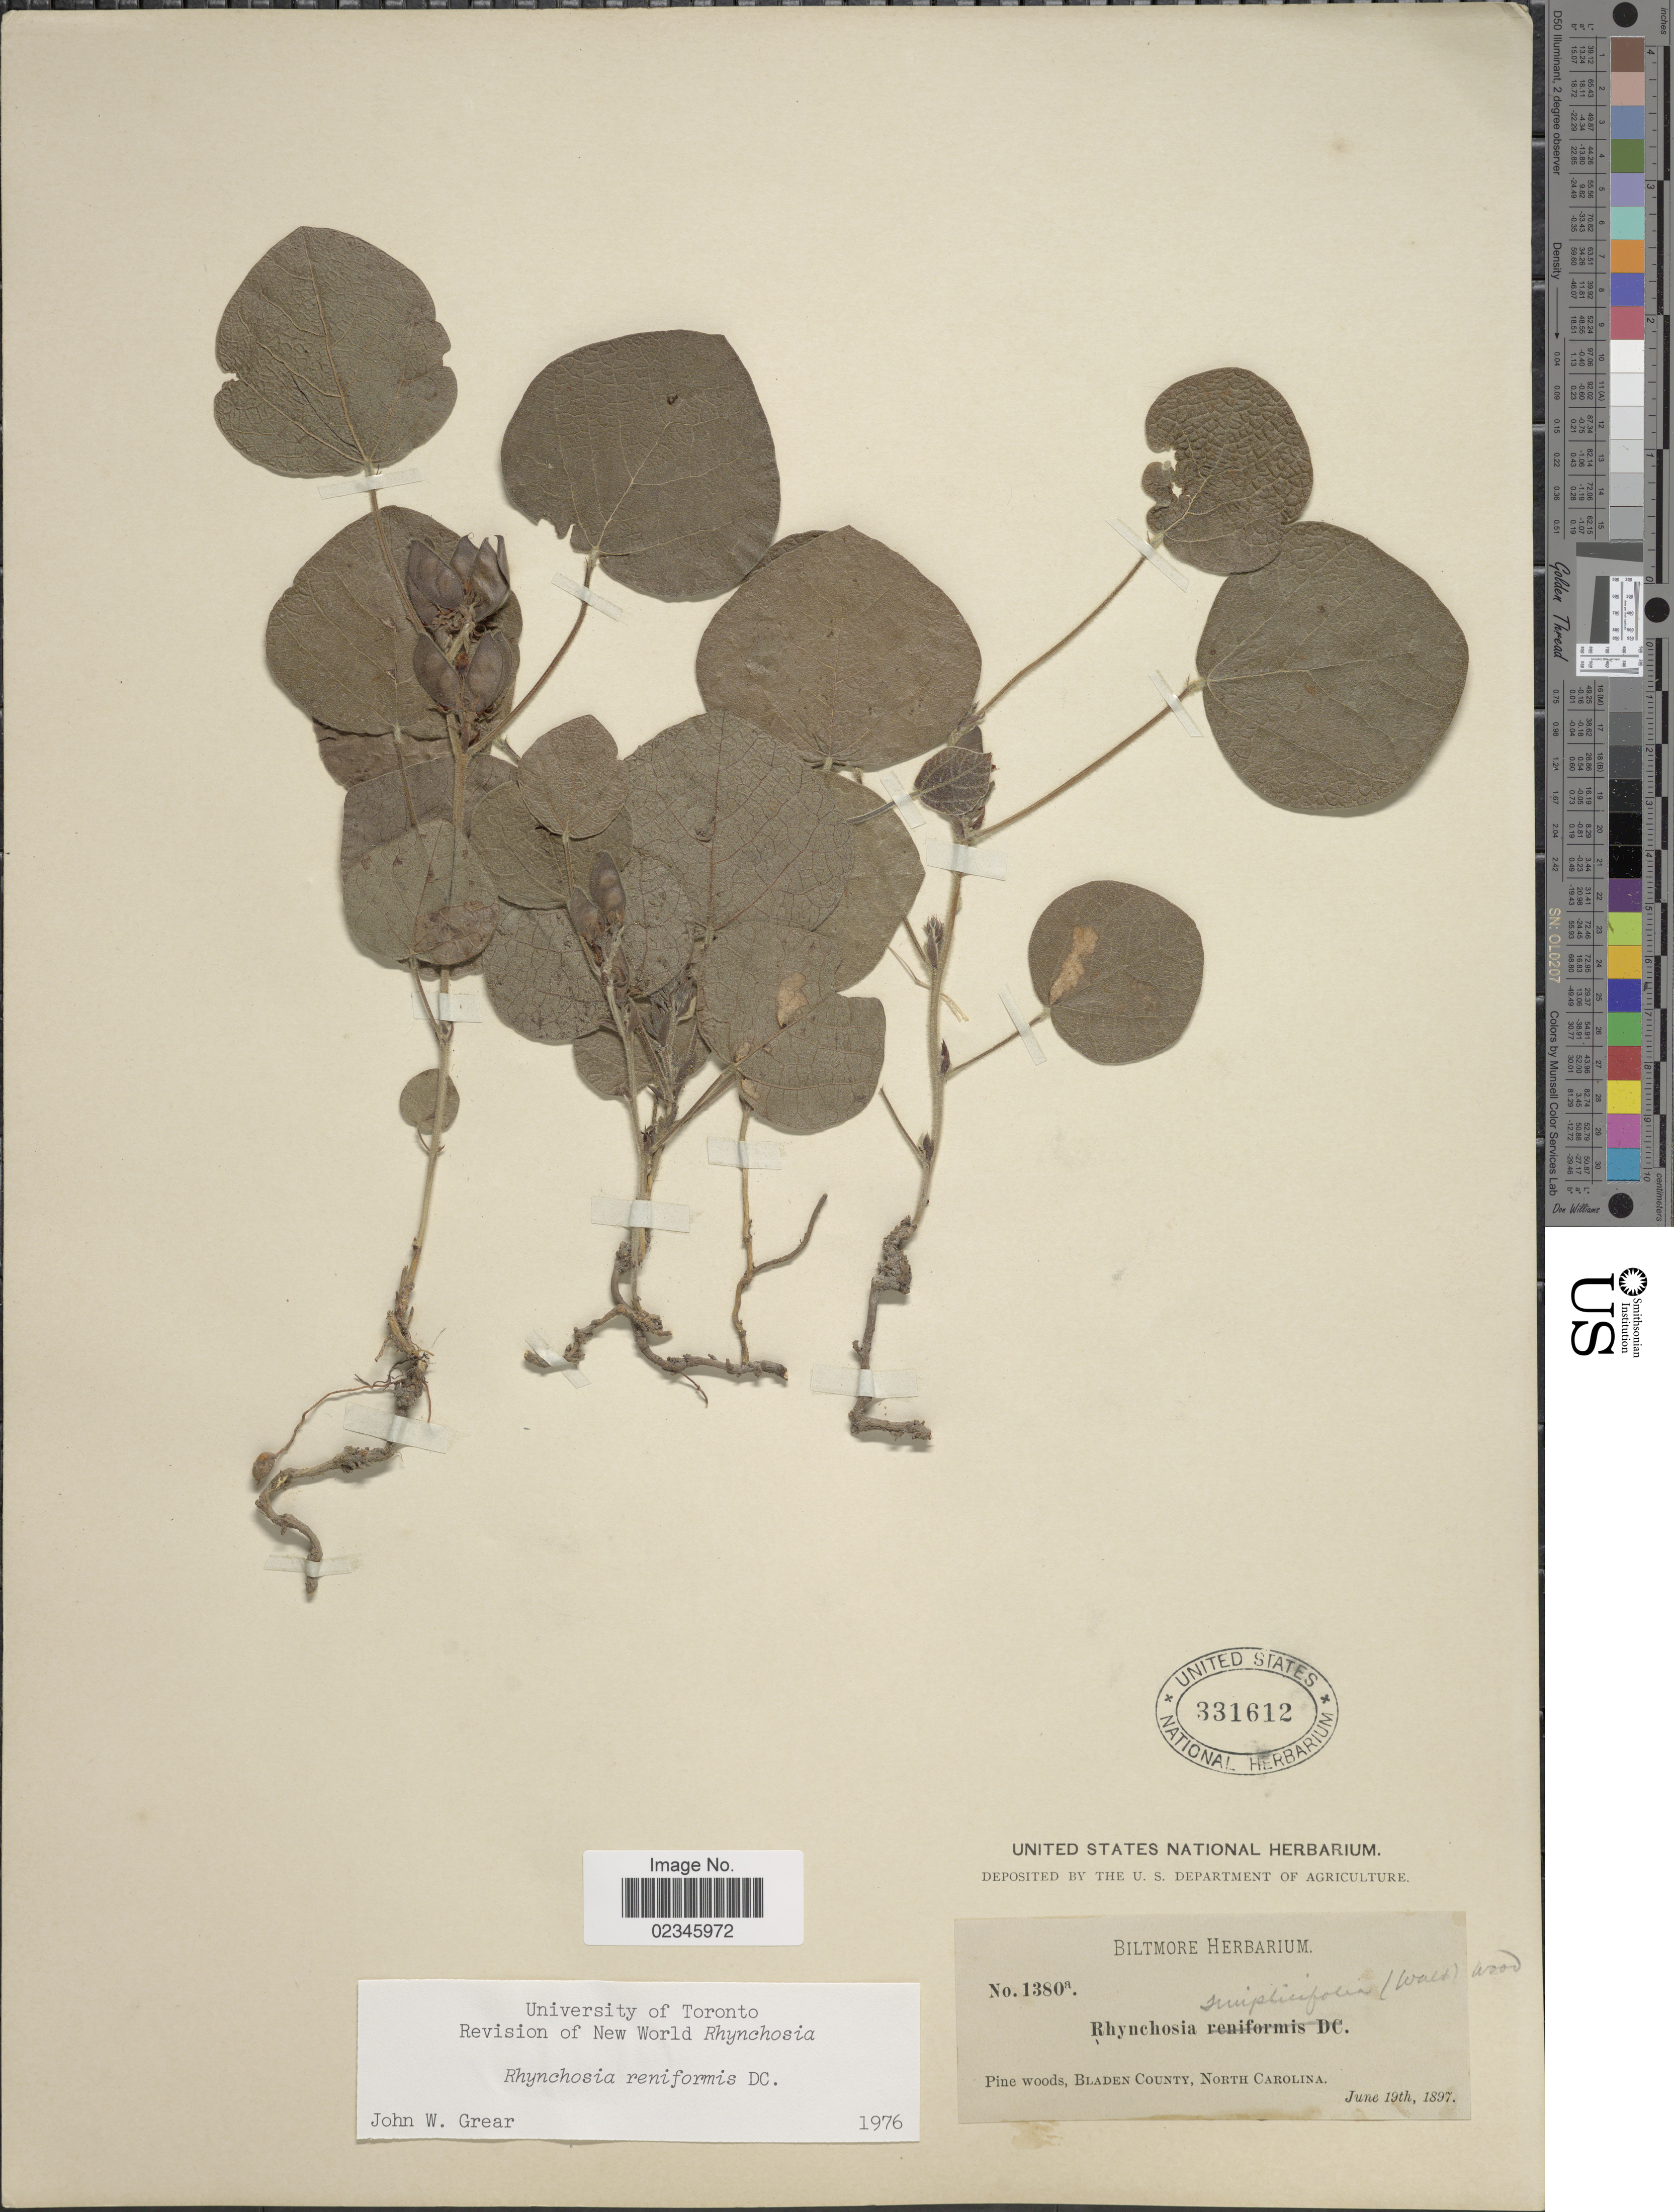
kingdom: Plantae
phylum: Tracheophyta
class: Magnoliopsida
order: Fabales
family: Fabaceae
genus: Rhynchosia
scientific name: Rhynchosia reniformis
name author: DC.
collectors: ex herb. Biltmore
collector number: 1380a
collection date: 1987-06-19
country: United States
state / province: North Carolina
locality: Pine woods, Bladen County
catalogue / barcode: US 331612